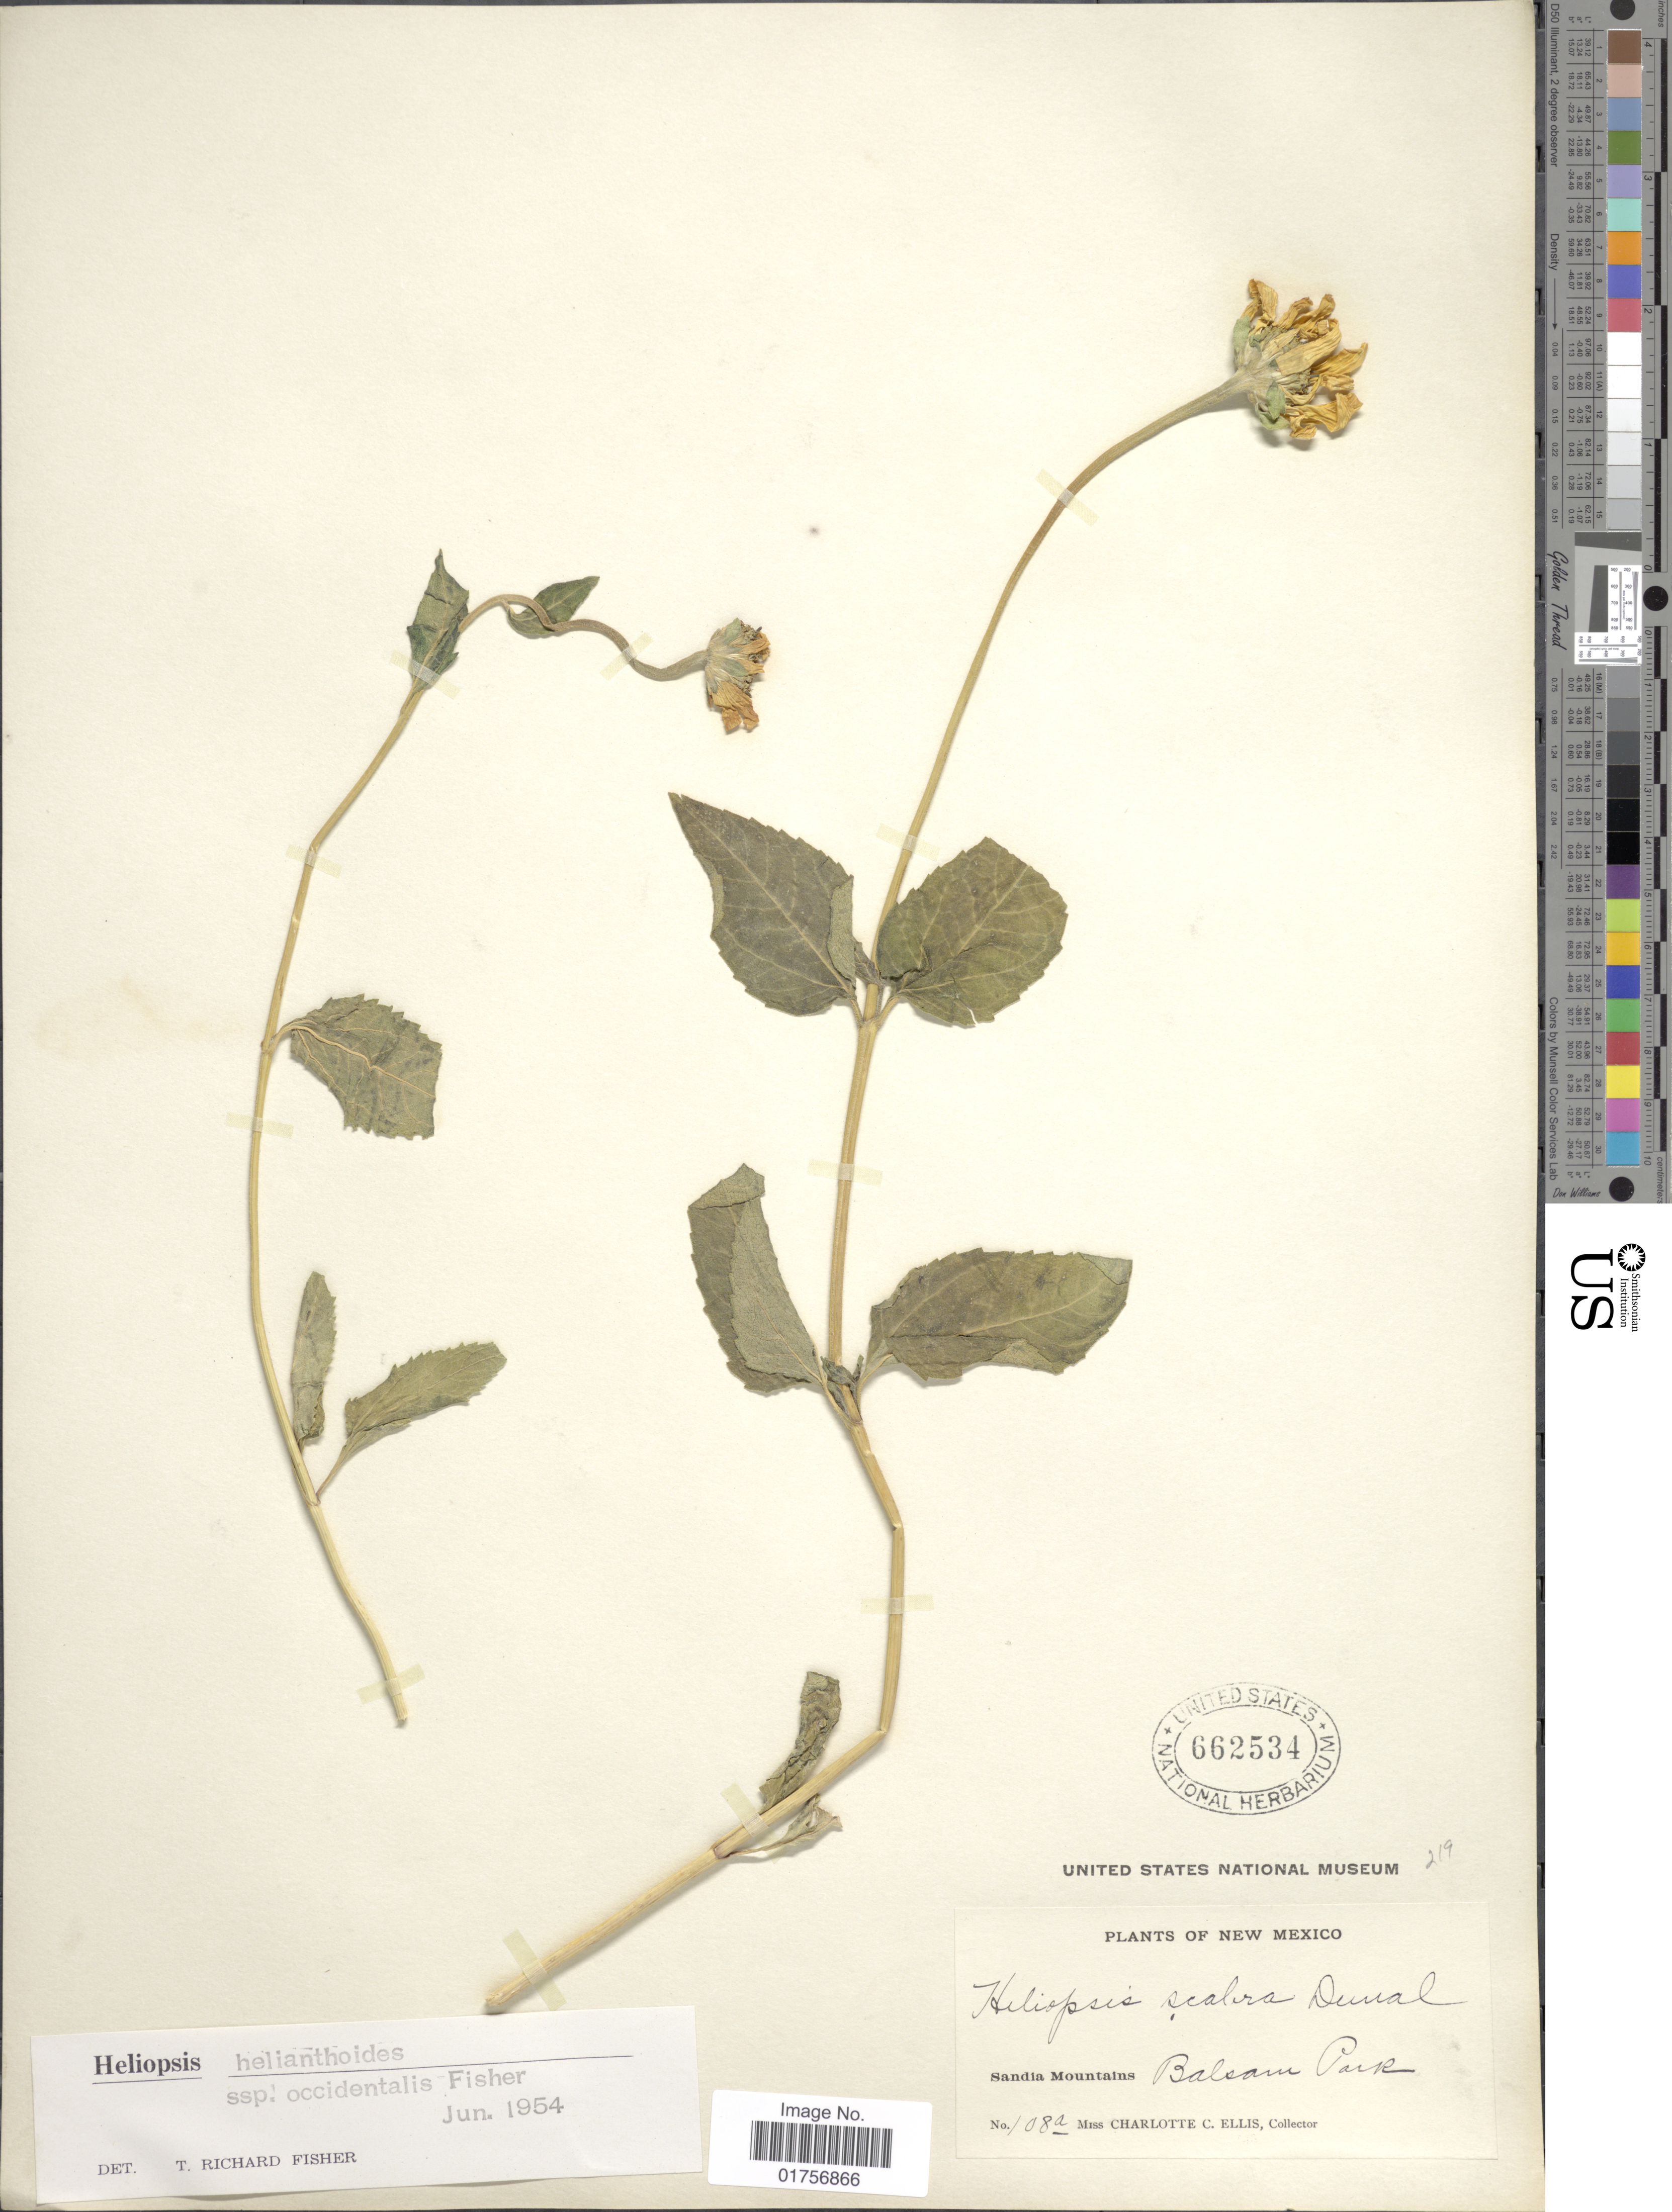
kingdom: Plantae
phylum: Tracheophyta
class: Magnoliopsida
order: Asterales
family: Asteraceae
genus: Heliopsis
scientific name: Heliopsis helianthoides subsp. occidentalis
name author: T.R. Fisher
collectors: C. C. Ellis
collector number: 108a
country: United States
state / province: New Mexico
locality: Sandia Mountains, Balsam park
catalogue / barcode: US 662534